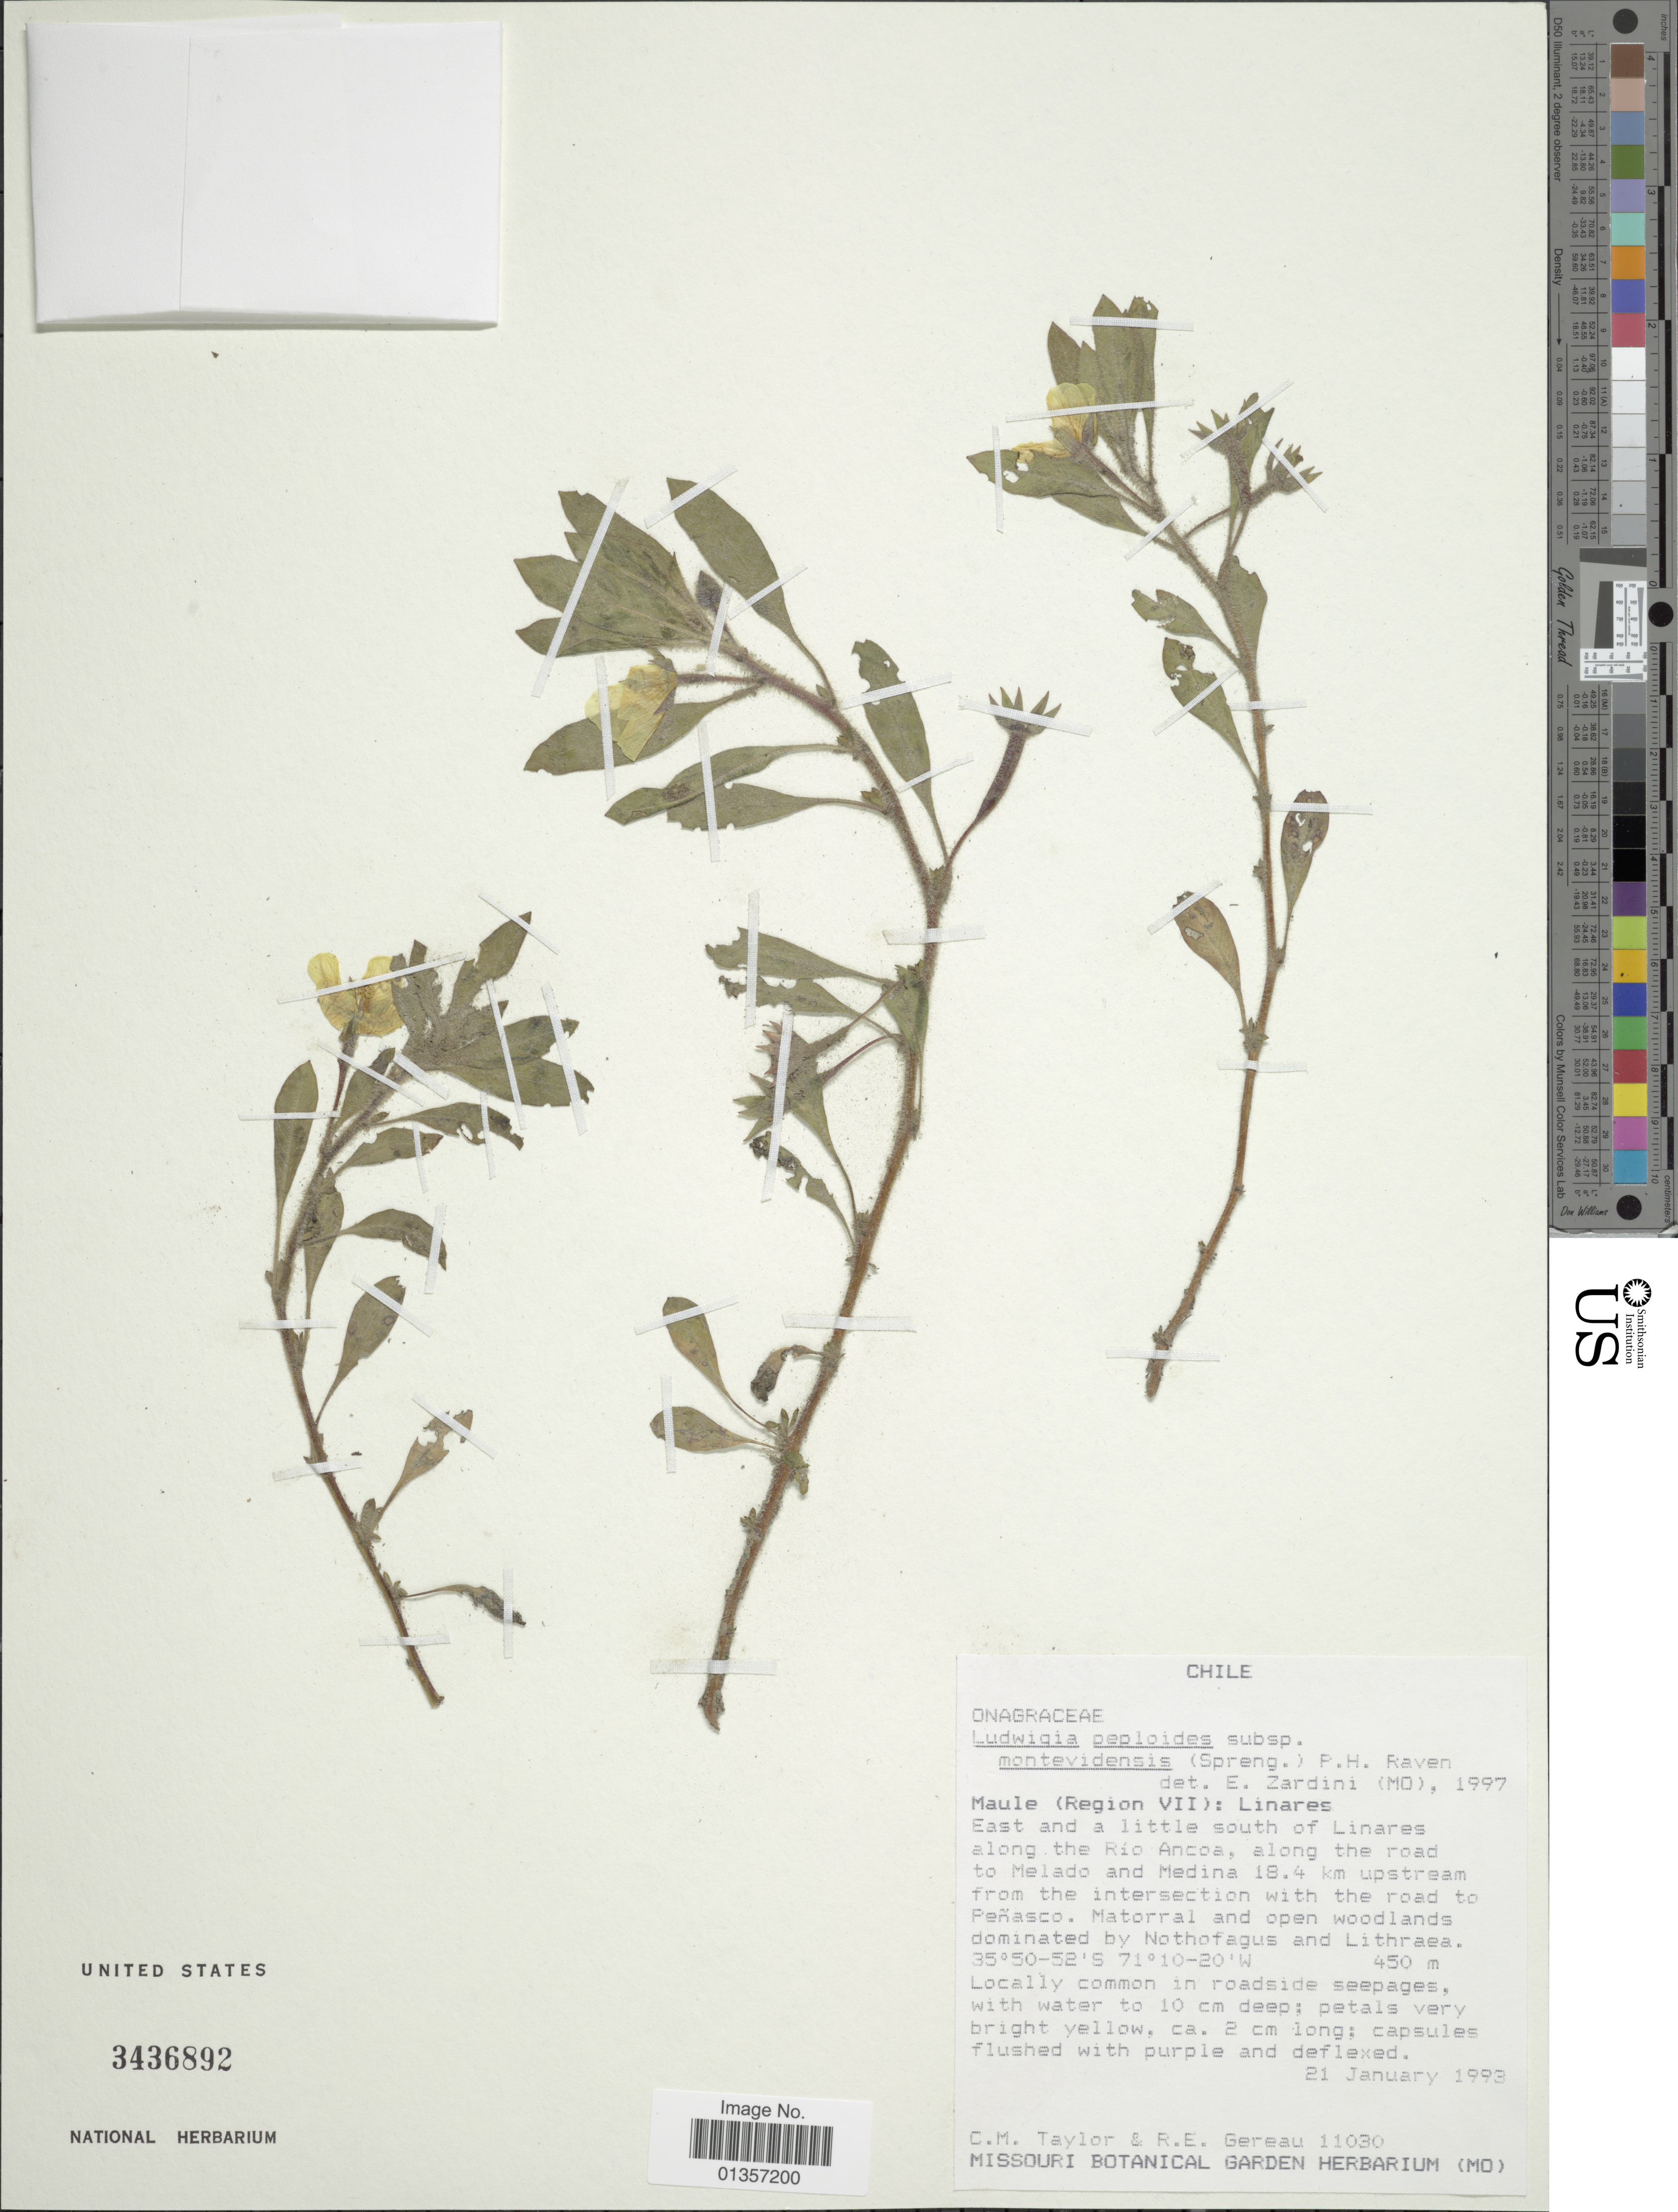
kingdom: Plantae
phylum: Tracheophyta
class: Magnoliopsida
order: Myrtales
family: Onagraceae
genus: Ludwigia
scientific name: Ludwigia peploides subsp. montevidensis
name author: (Spreng.) P.H. Raven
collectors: C. M. Taylor & R. Gereau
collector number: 11030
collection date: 1993-01-21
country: Chile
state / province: Maule (VII)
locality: Linares. East and a little south of Linares along the Rio Ancos, along the road to Melado and Medina 18.4 km upstream from the intersection with the road to Peñasco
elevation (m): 450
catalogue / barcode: US 3436892